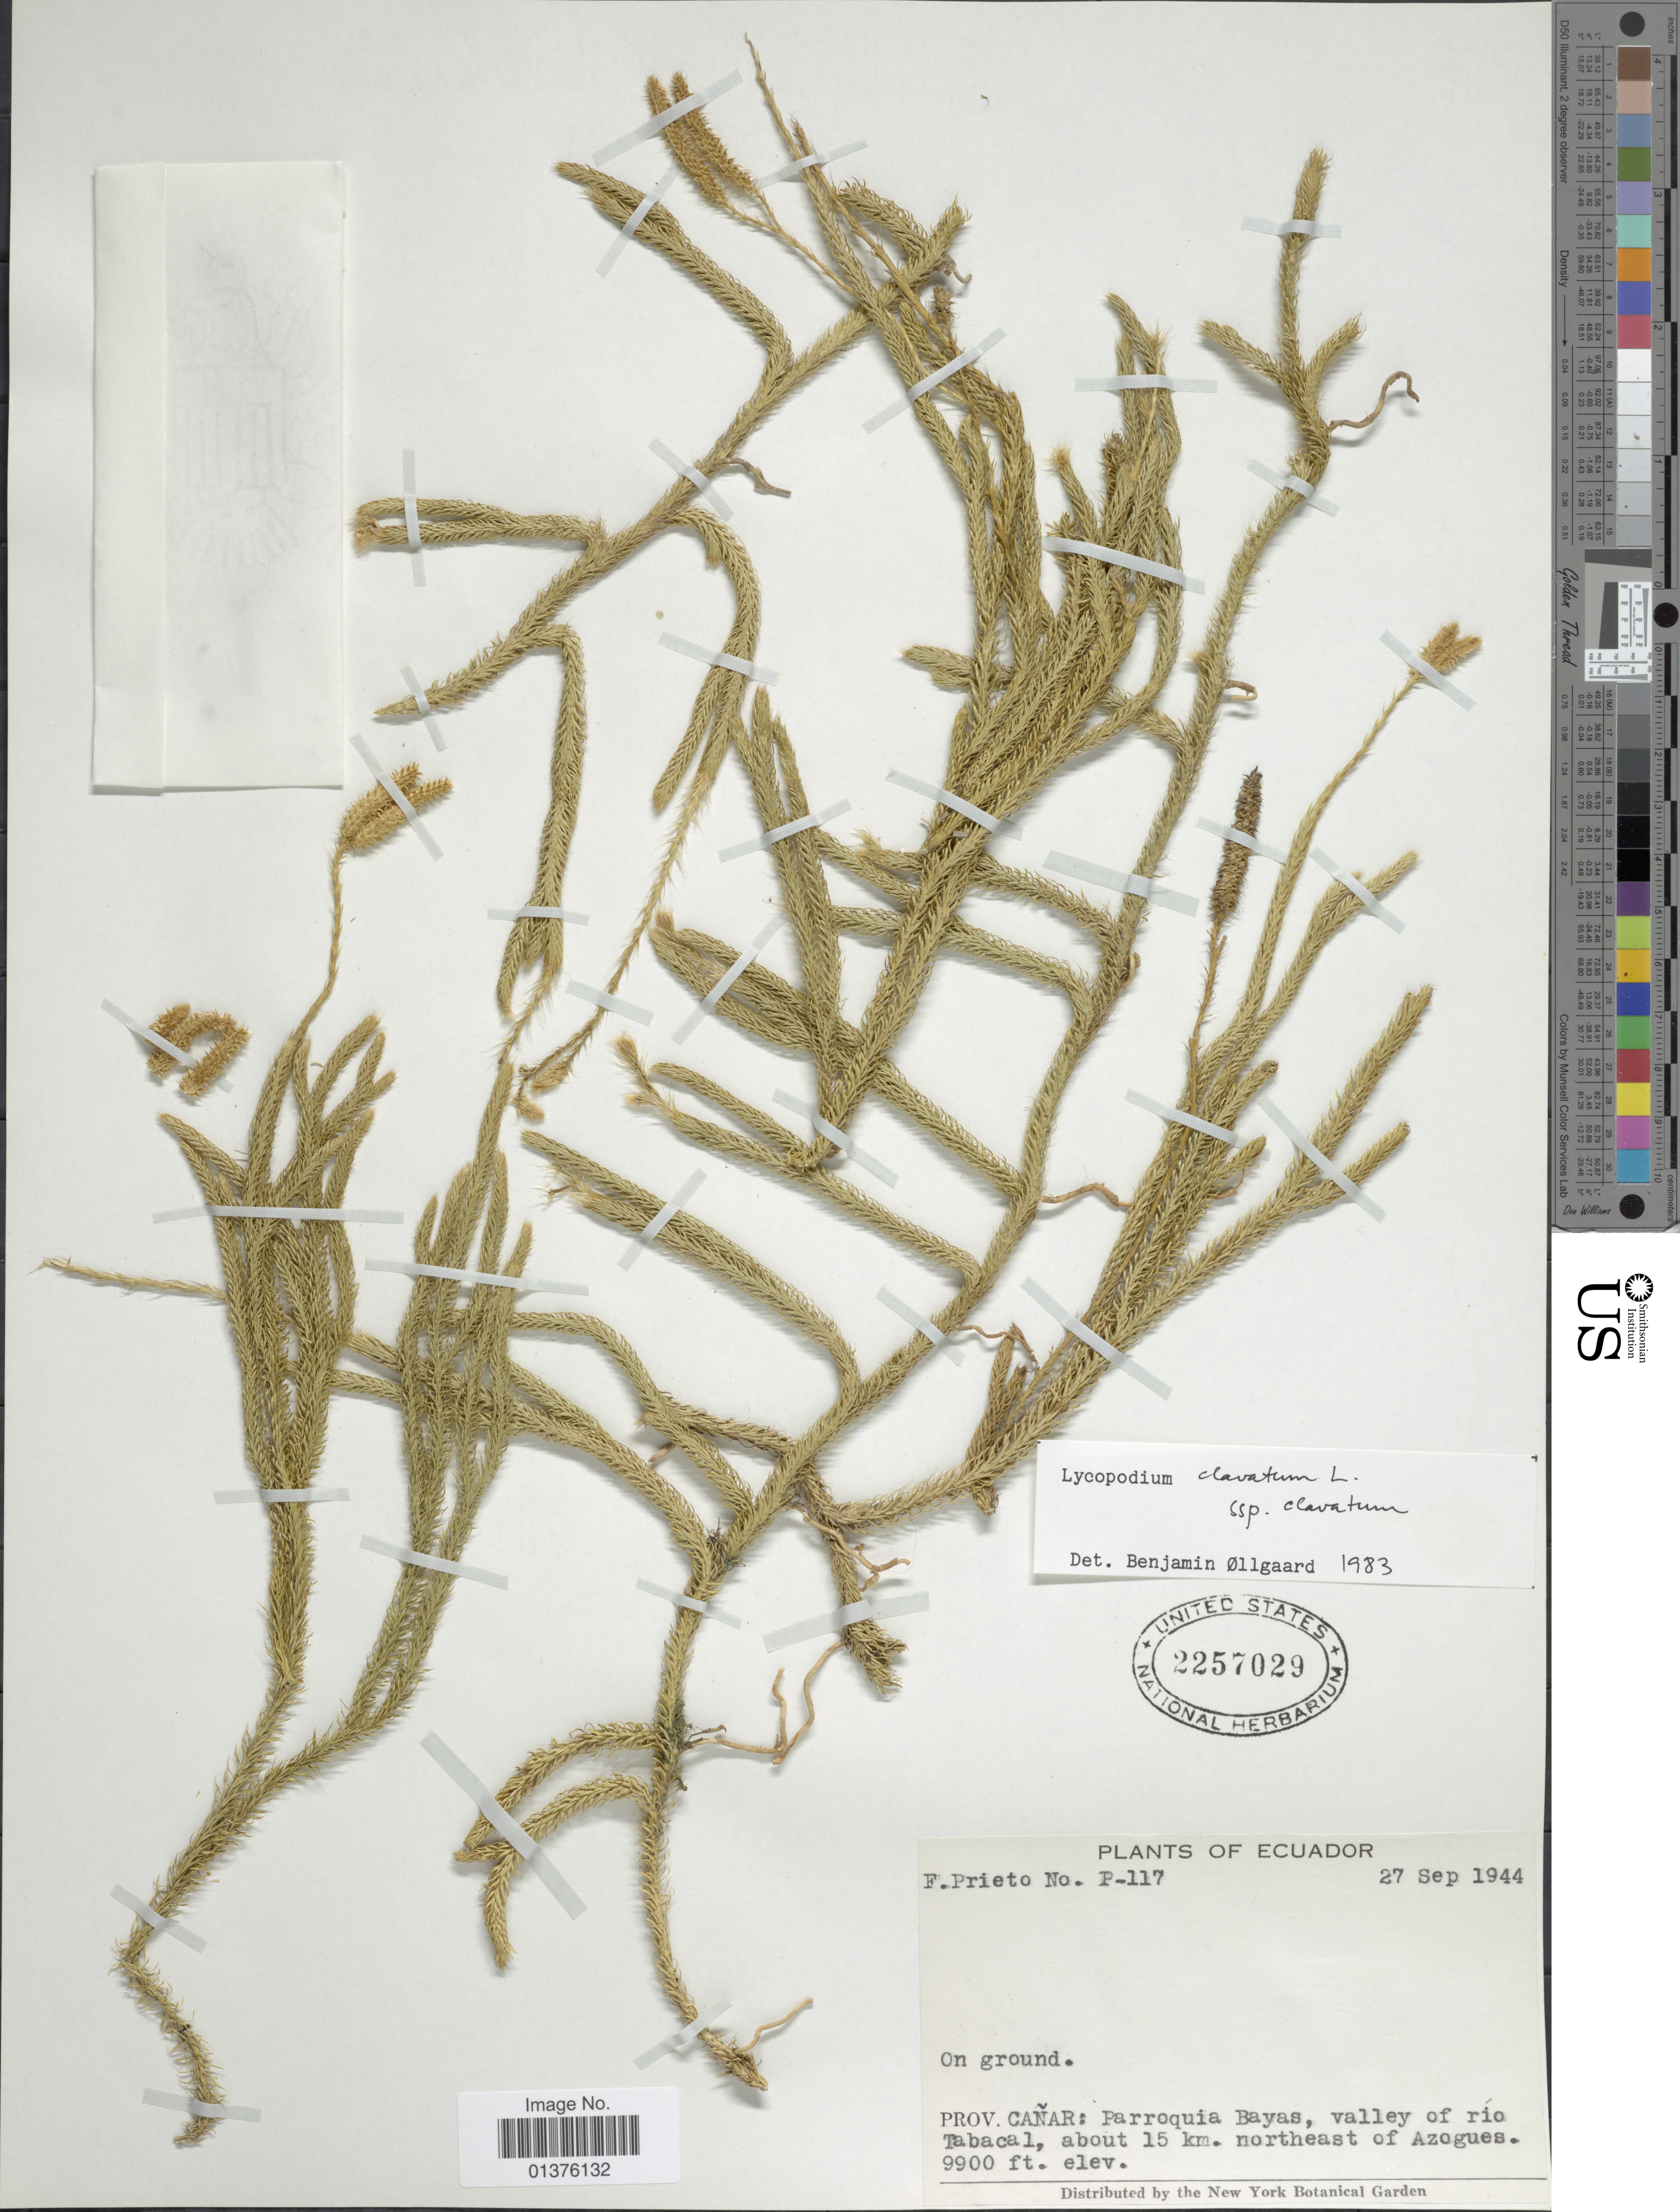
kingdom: Plantae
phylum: Tracheophyta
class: Lycopodiopsida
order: Lycopodiales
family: Lycopodiaceae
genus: Lycopodium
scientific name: Lycopodium clavatum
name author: L.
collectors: F. Prieto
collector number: P-117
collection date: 1944-09-27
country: Ecuador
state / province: Cañar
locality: Parroquia Bayas, valley of rio Tabacal, about 15km northeast of Azogues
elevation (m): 3018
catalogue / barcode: US 2257029